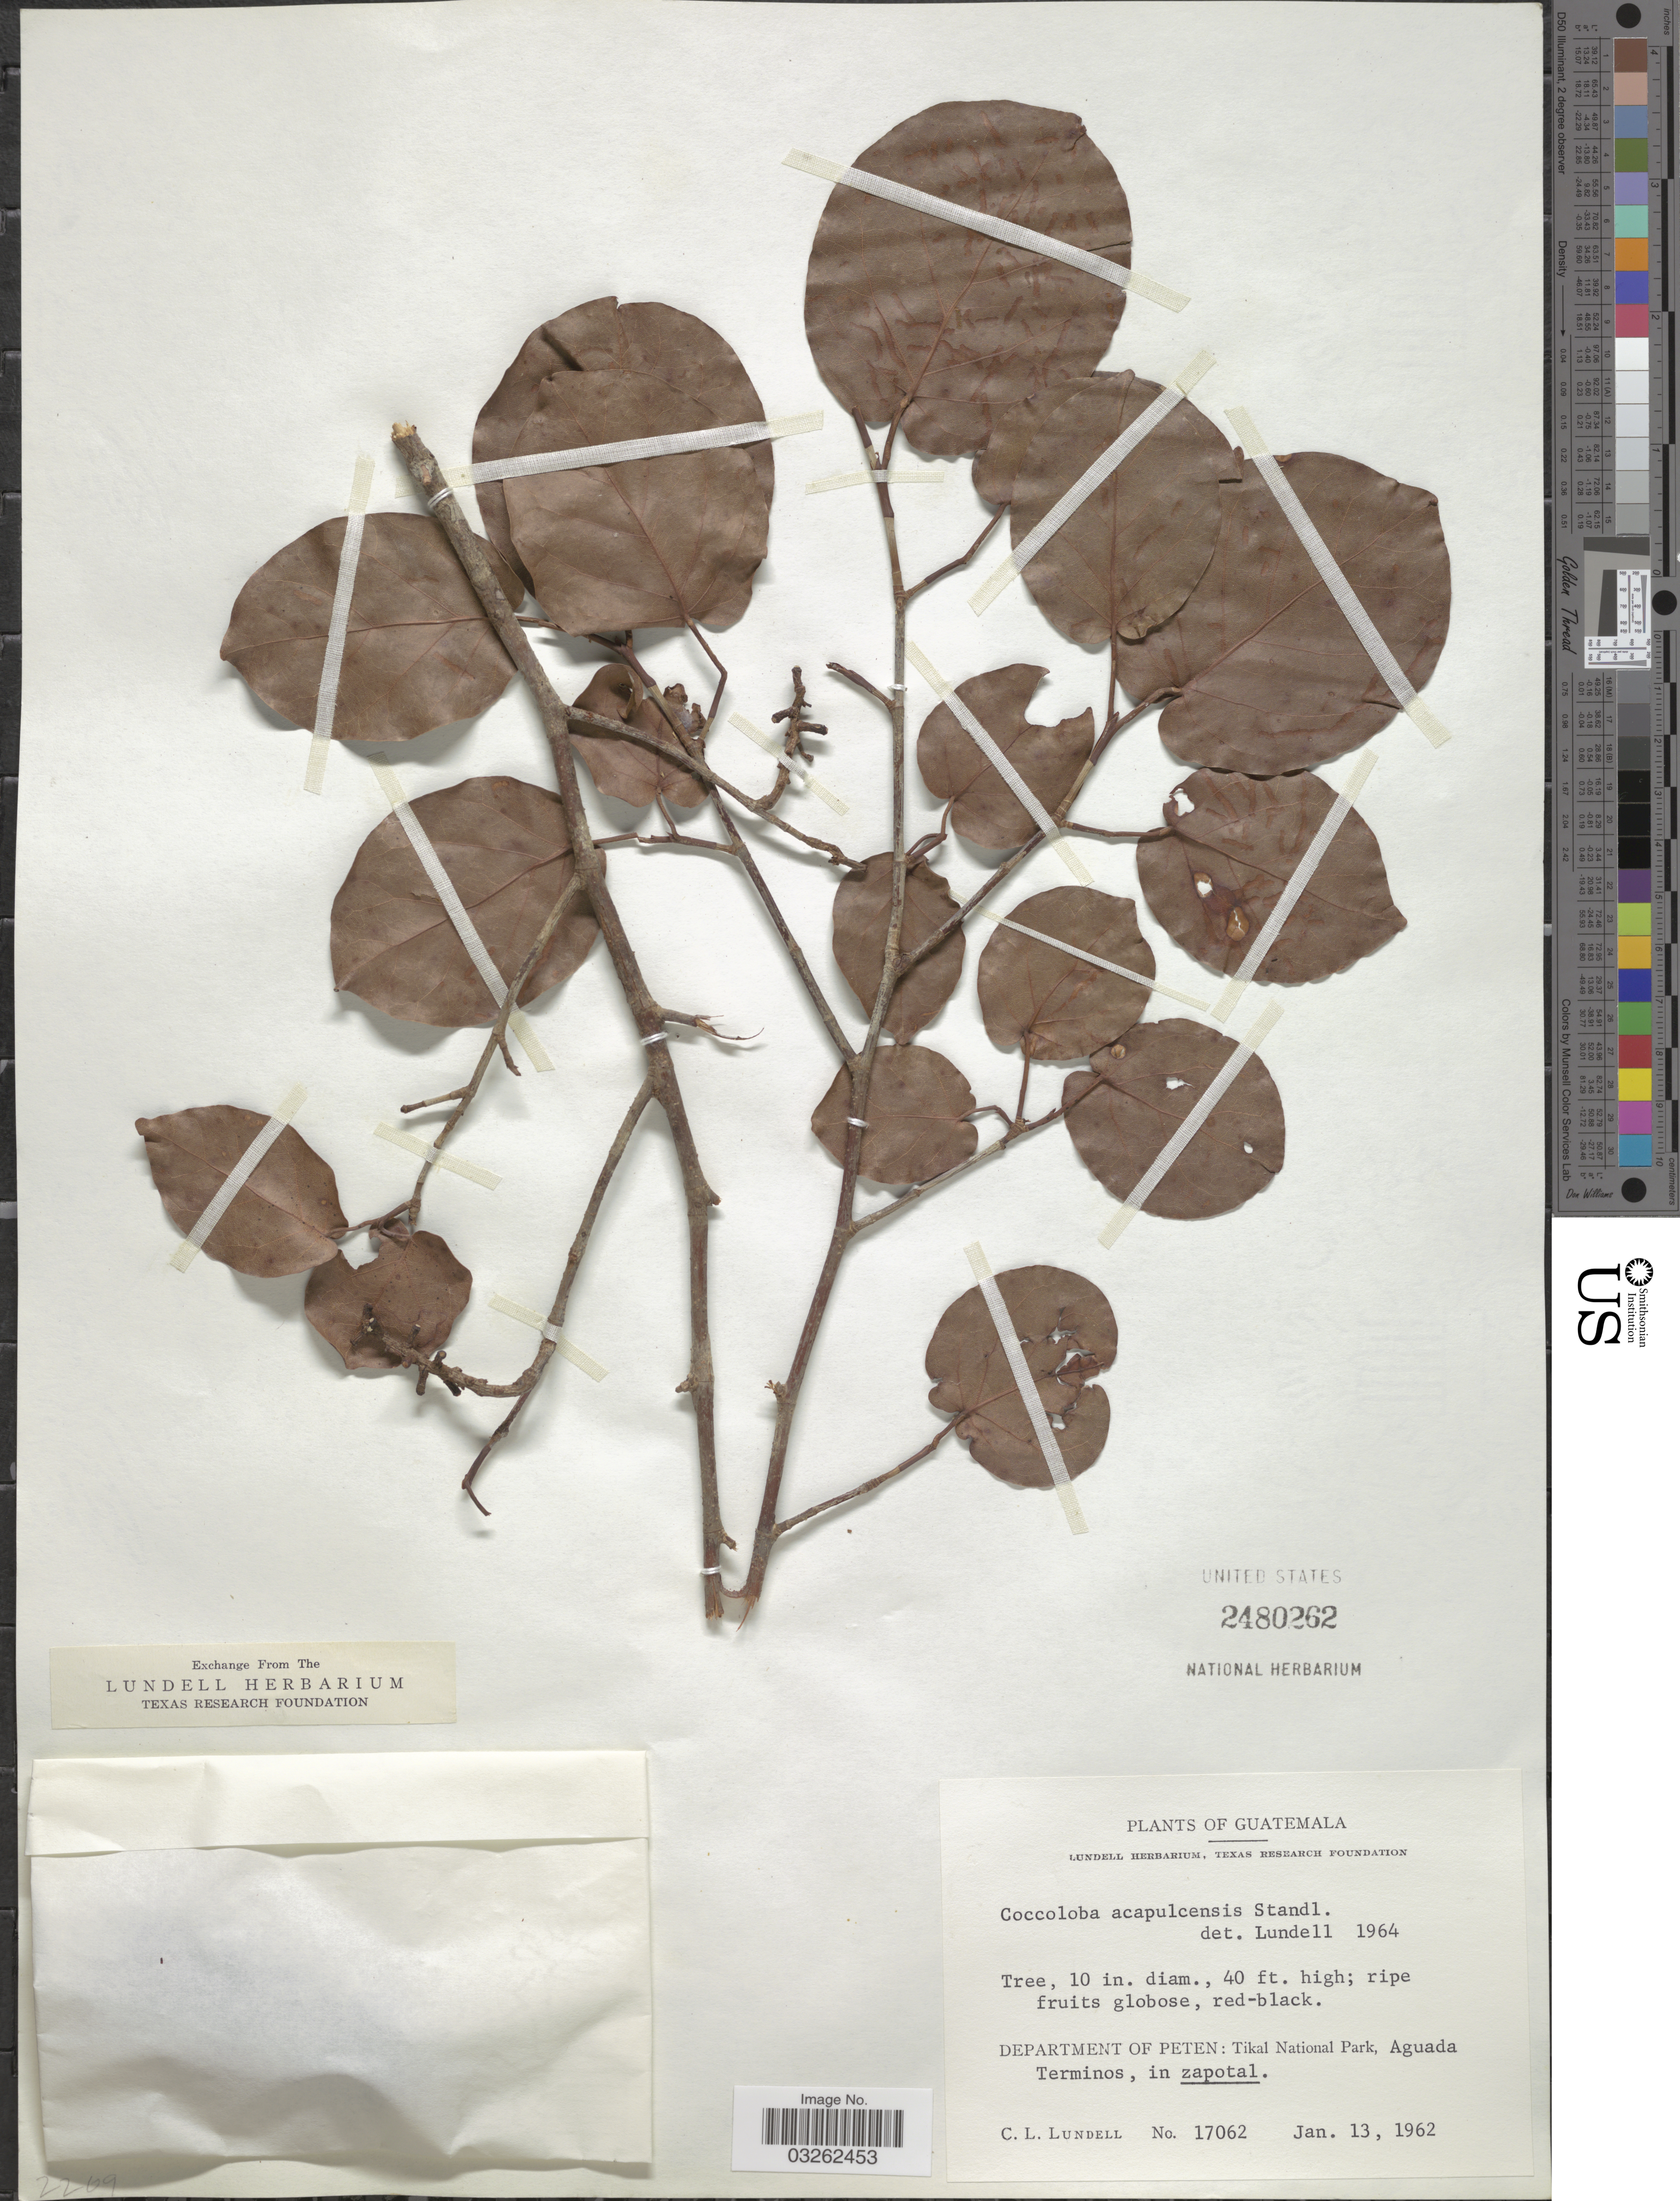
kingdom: Plantae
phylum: Tracheophyta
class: Magnoliopsida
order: Caryophyllales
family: Polygonaceae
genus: Coccoloba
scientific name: Coccoloba acapulcensis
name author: Standl.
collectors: C. L. Lundell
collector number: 17062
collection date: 1962-01-13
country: Guatemala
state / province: El Petén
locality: Department of Peten: Tikal National Park, Aguada Terminos, in zapotal.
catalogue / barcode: US 2480262